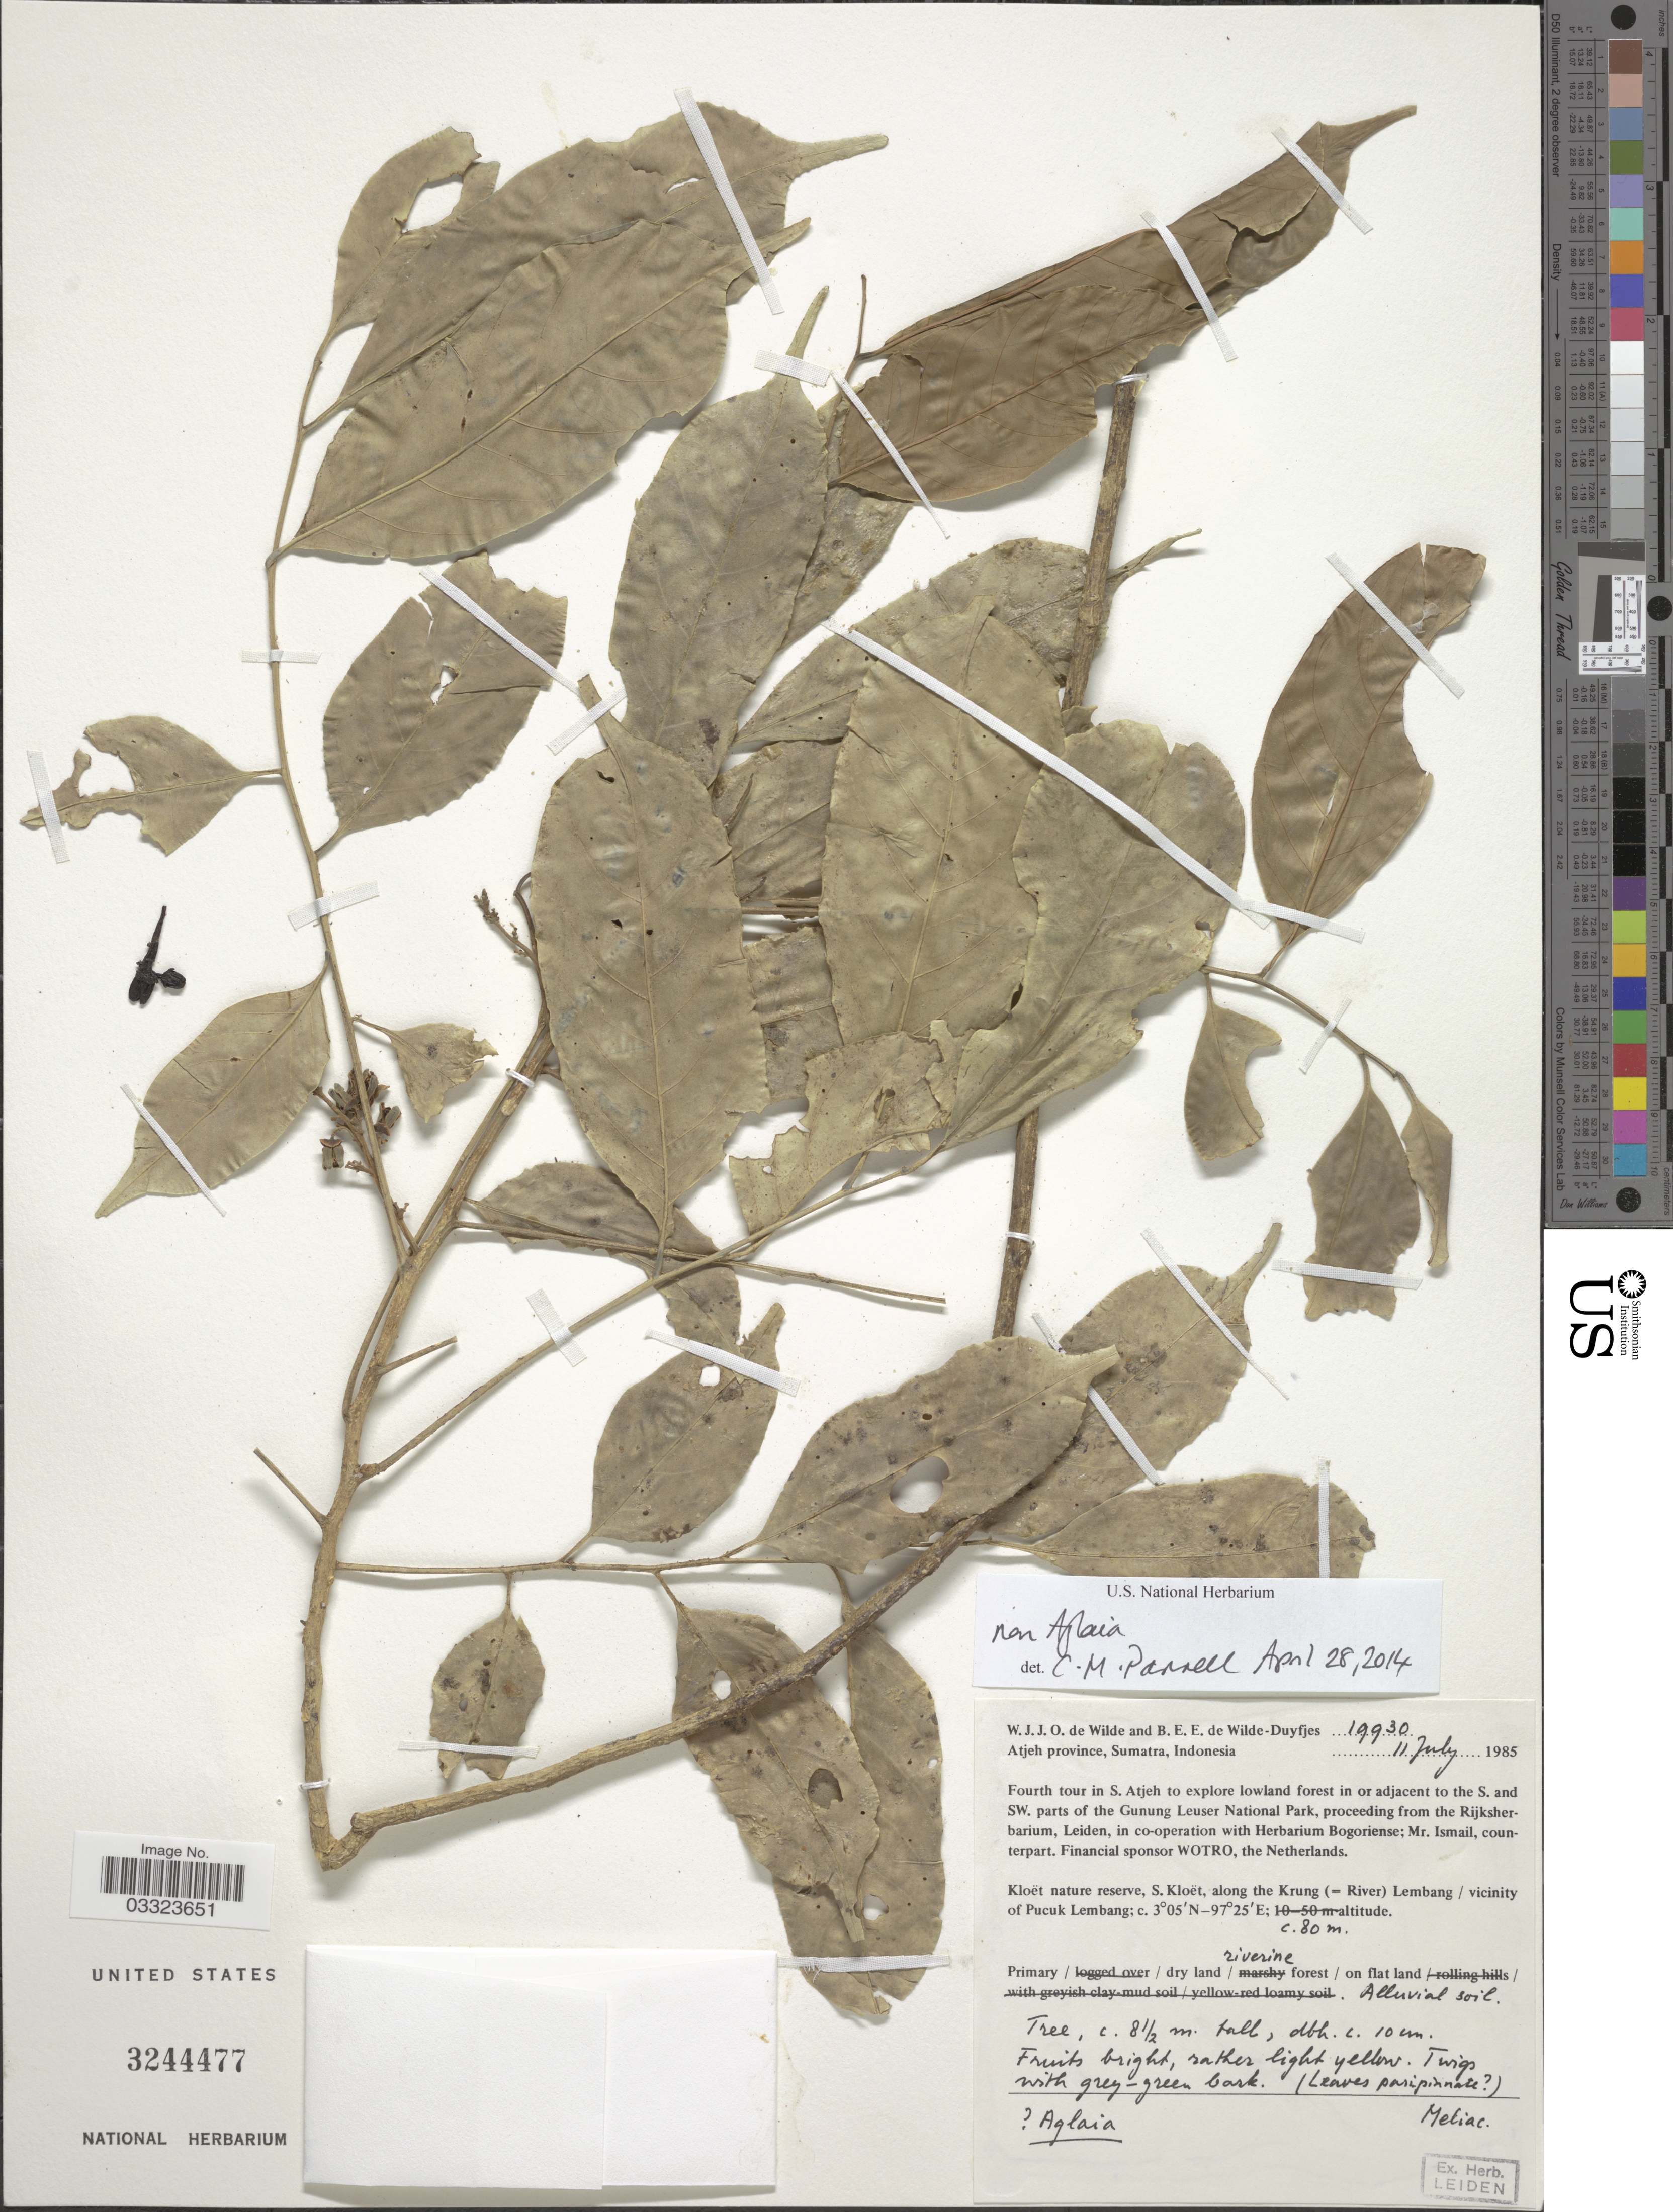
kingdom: Plantae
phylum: Tracheophyta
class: Magnoliopsida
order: Sapindales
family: Meliaceae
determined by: Pannell, C. M.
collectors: W. J. de Wilde & B. E. de Wilde-Duyfjes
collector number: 19930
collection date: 1985-07-11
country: Indonesia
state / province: Sumatra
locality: Atjeh province, Sumatra. Kloët nature reserve, S. Kloët, along the Krung (=River) Lembang / vicinity of Pucuk Lembang.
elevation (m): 80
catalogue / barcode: US 3244477